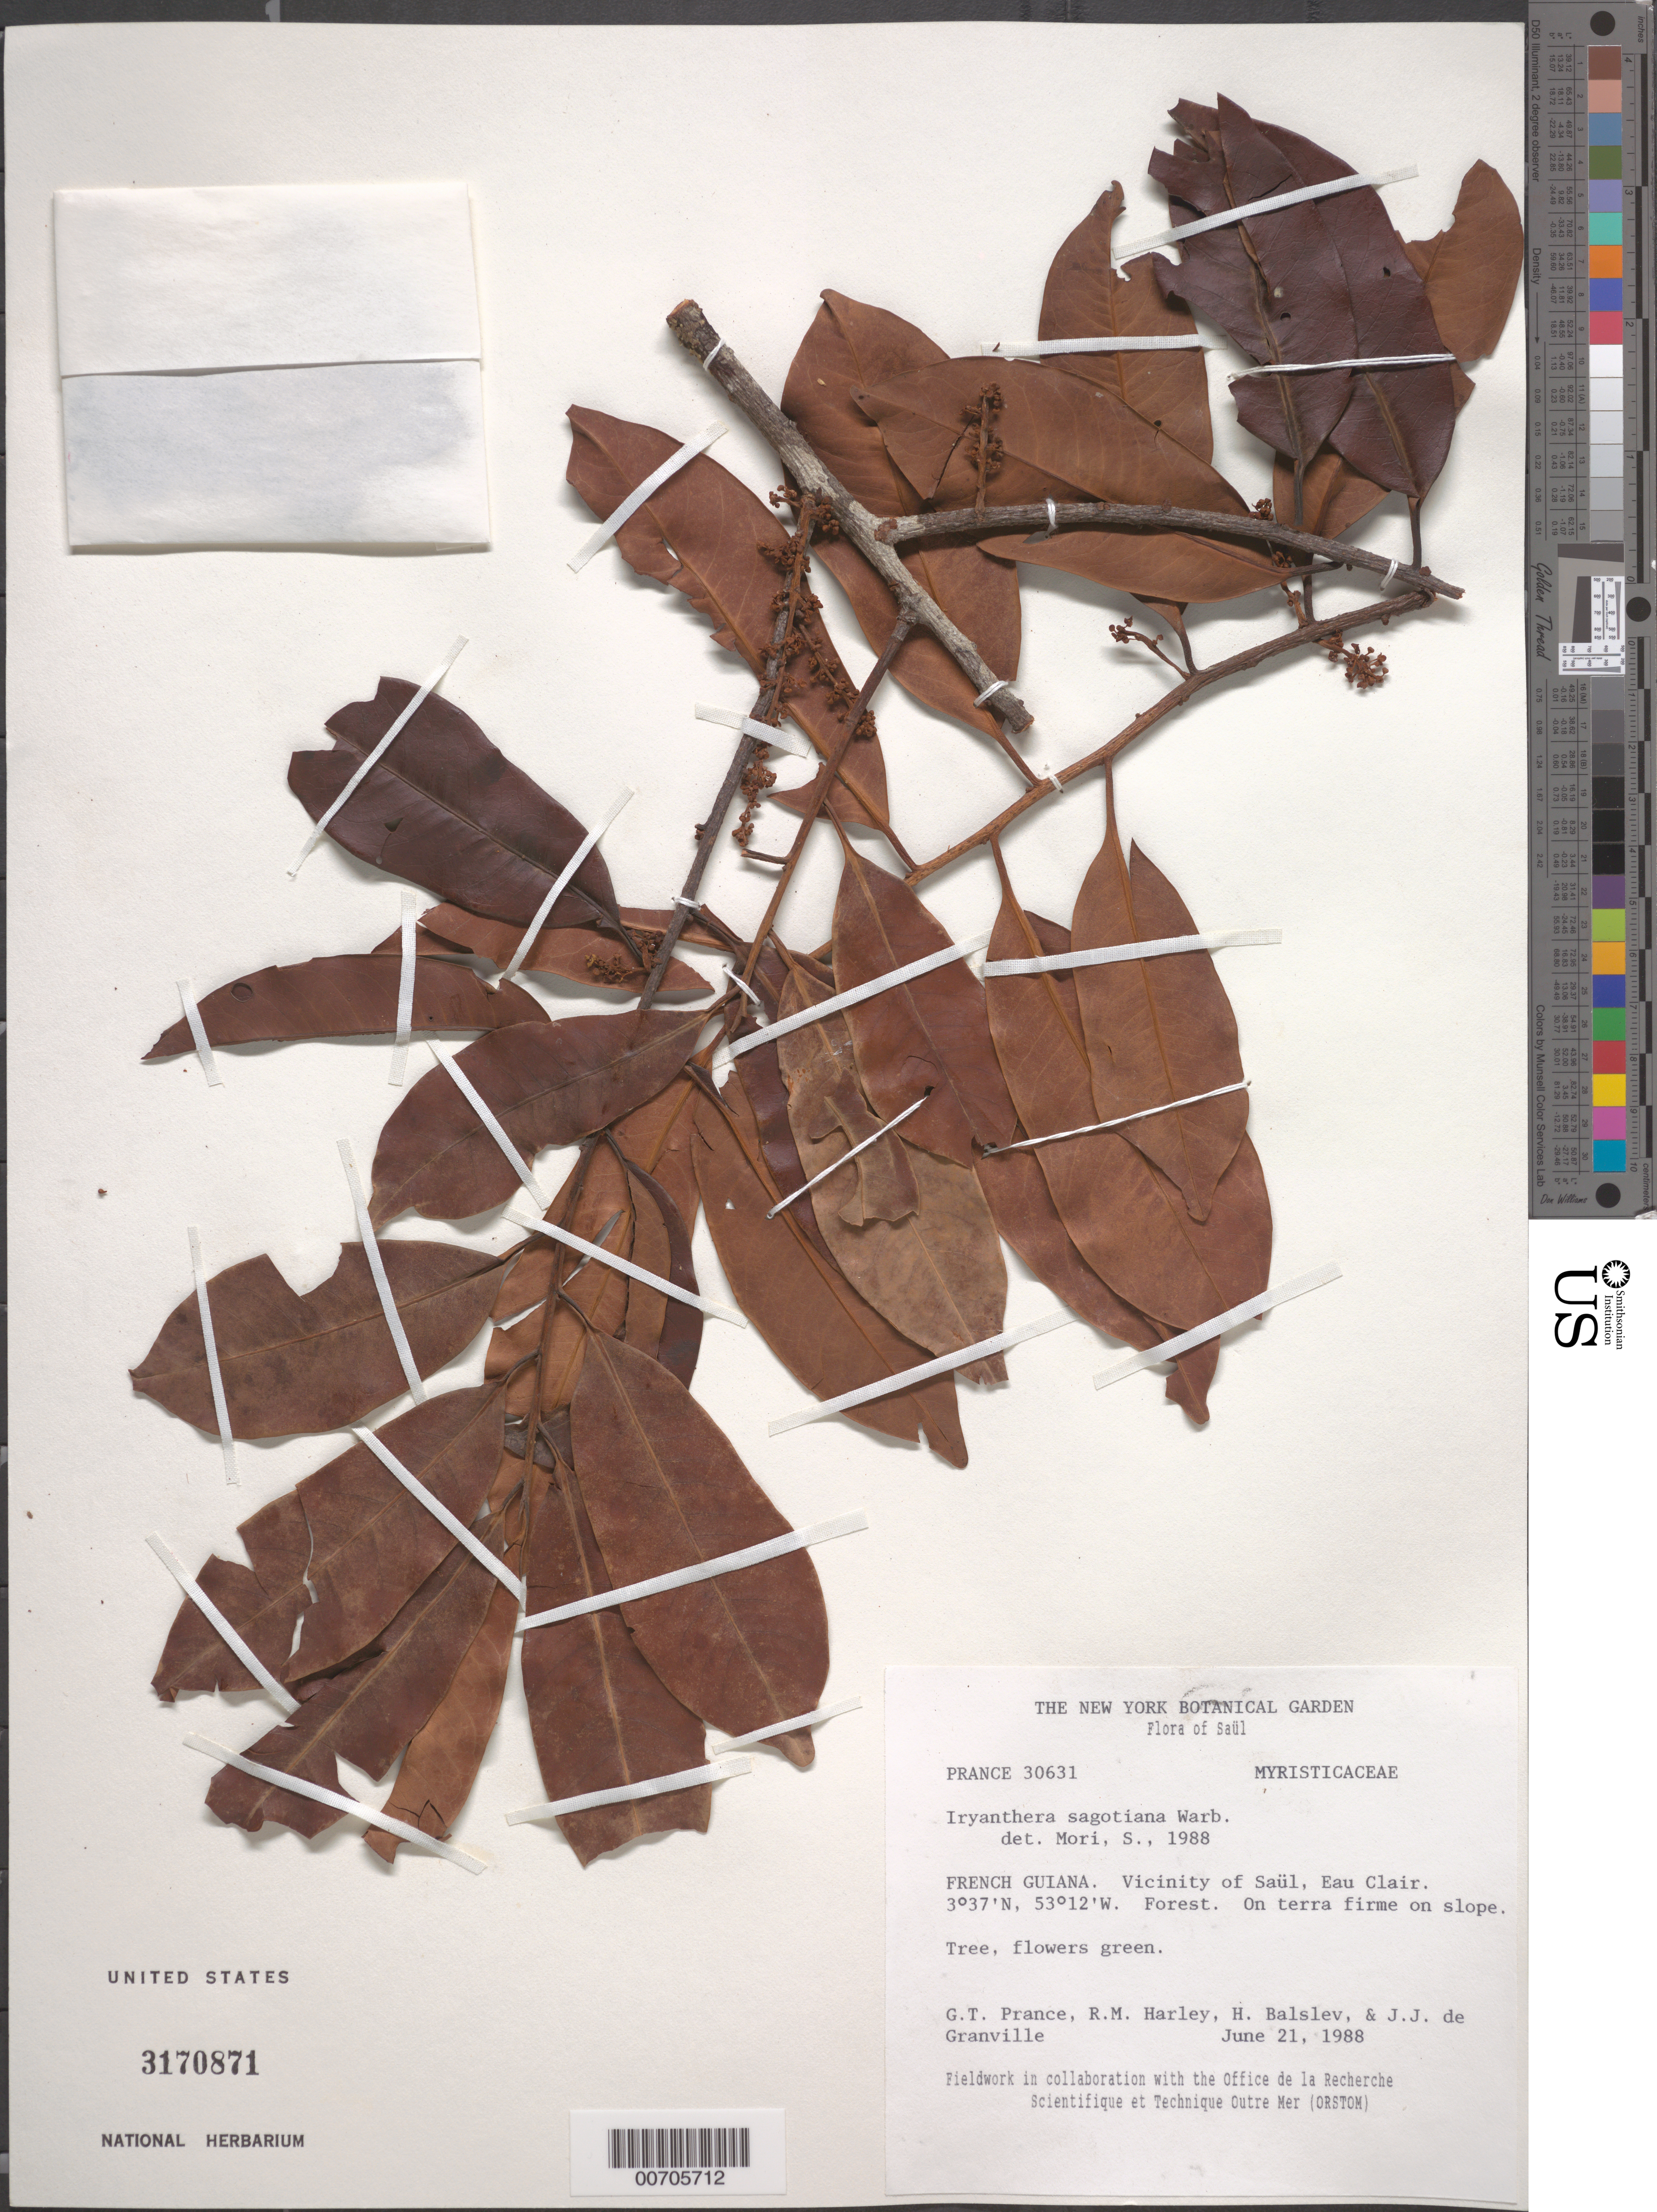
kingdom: Plantae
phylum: Tracheophyta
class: Magnoliopsida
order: Magnoliales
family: Myristicaceae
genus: Iryanthera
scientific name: Iryanthera sagotiana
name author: (Benth.) Warb.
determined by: Mori, Scott A.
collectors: G. T. Prance, R. M. Harley, H. Balslev & J.-J. de Granville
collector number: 30631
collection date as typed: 21-Jun-88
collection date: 1988-06-21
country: French Guiana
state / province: Saint-Laurent-du-Maroni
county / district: Saül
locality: Eaux Claires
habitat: Terra firme on slope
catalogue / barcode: US 3170871